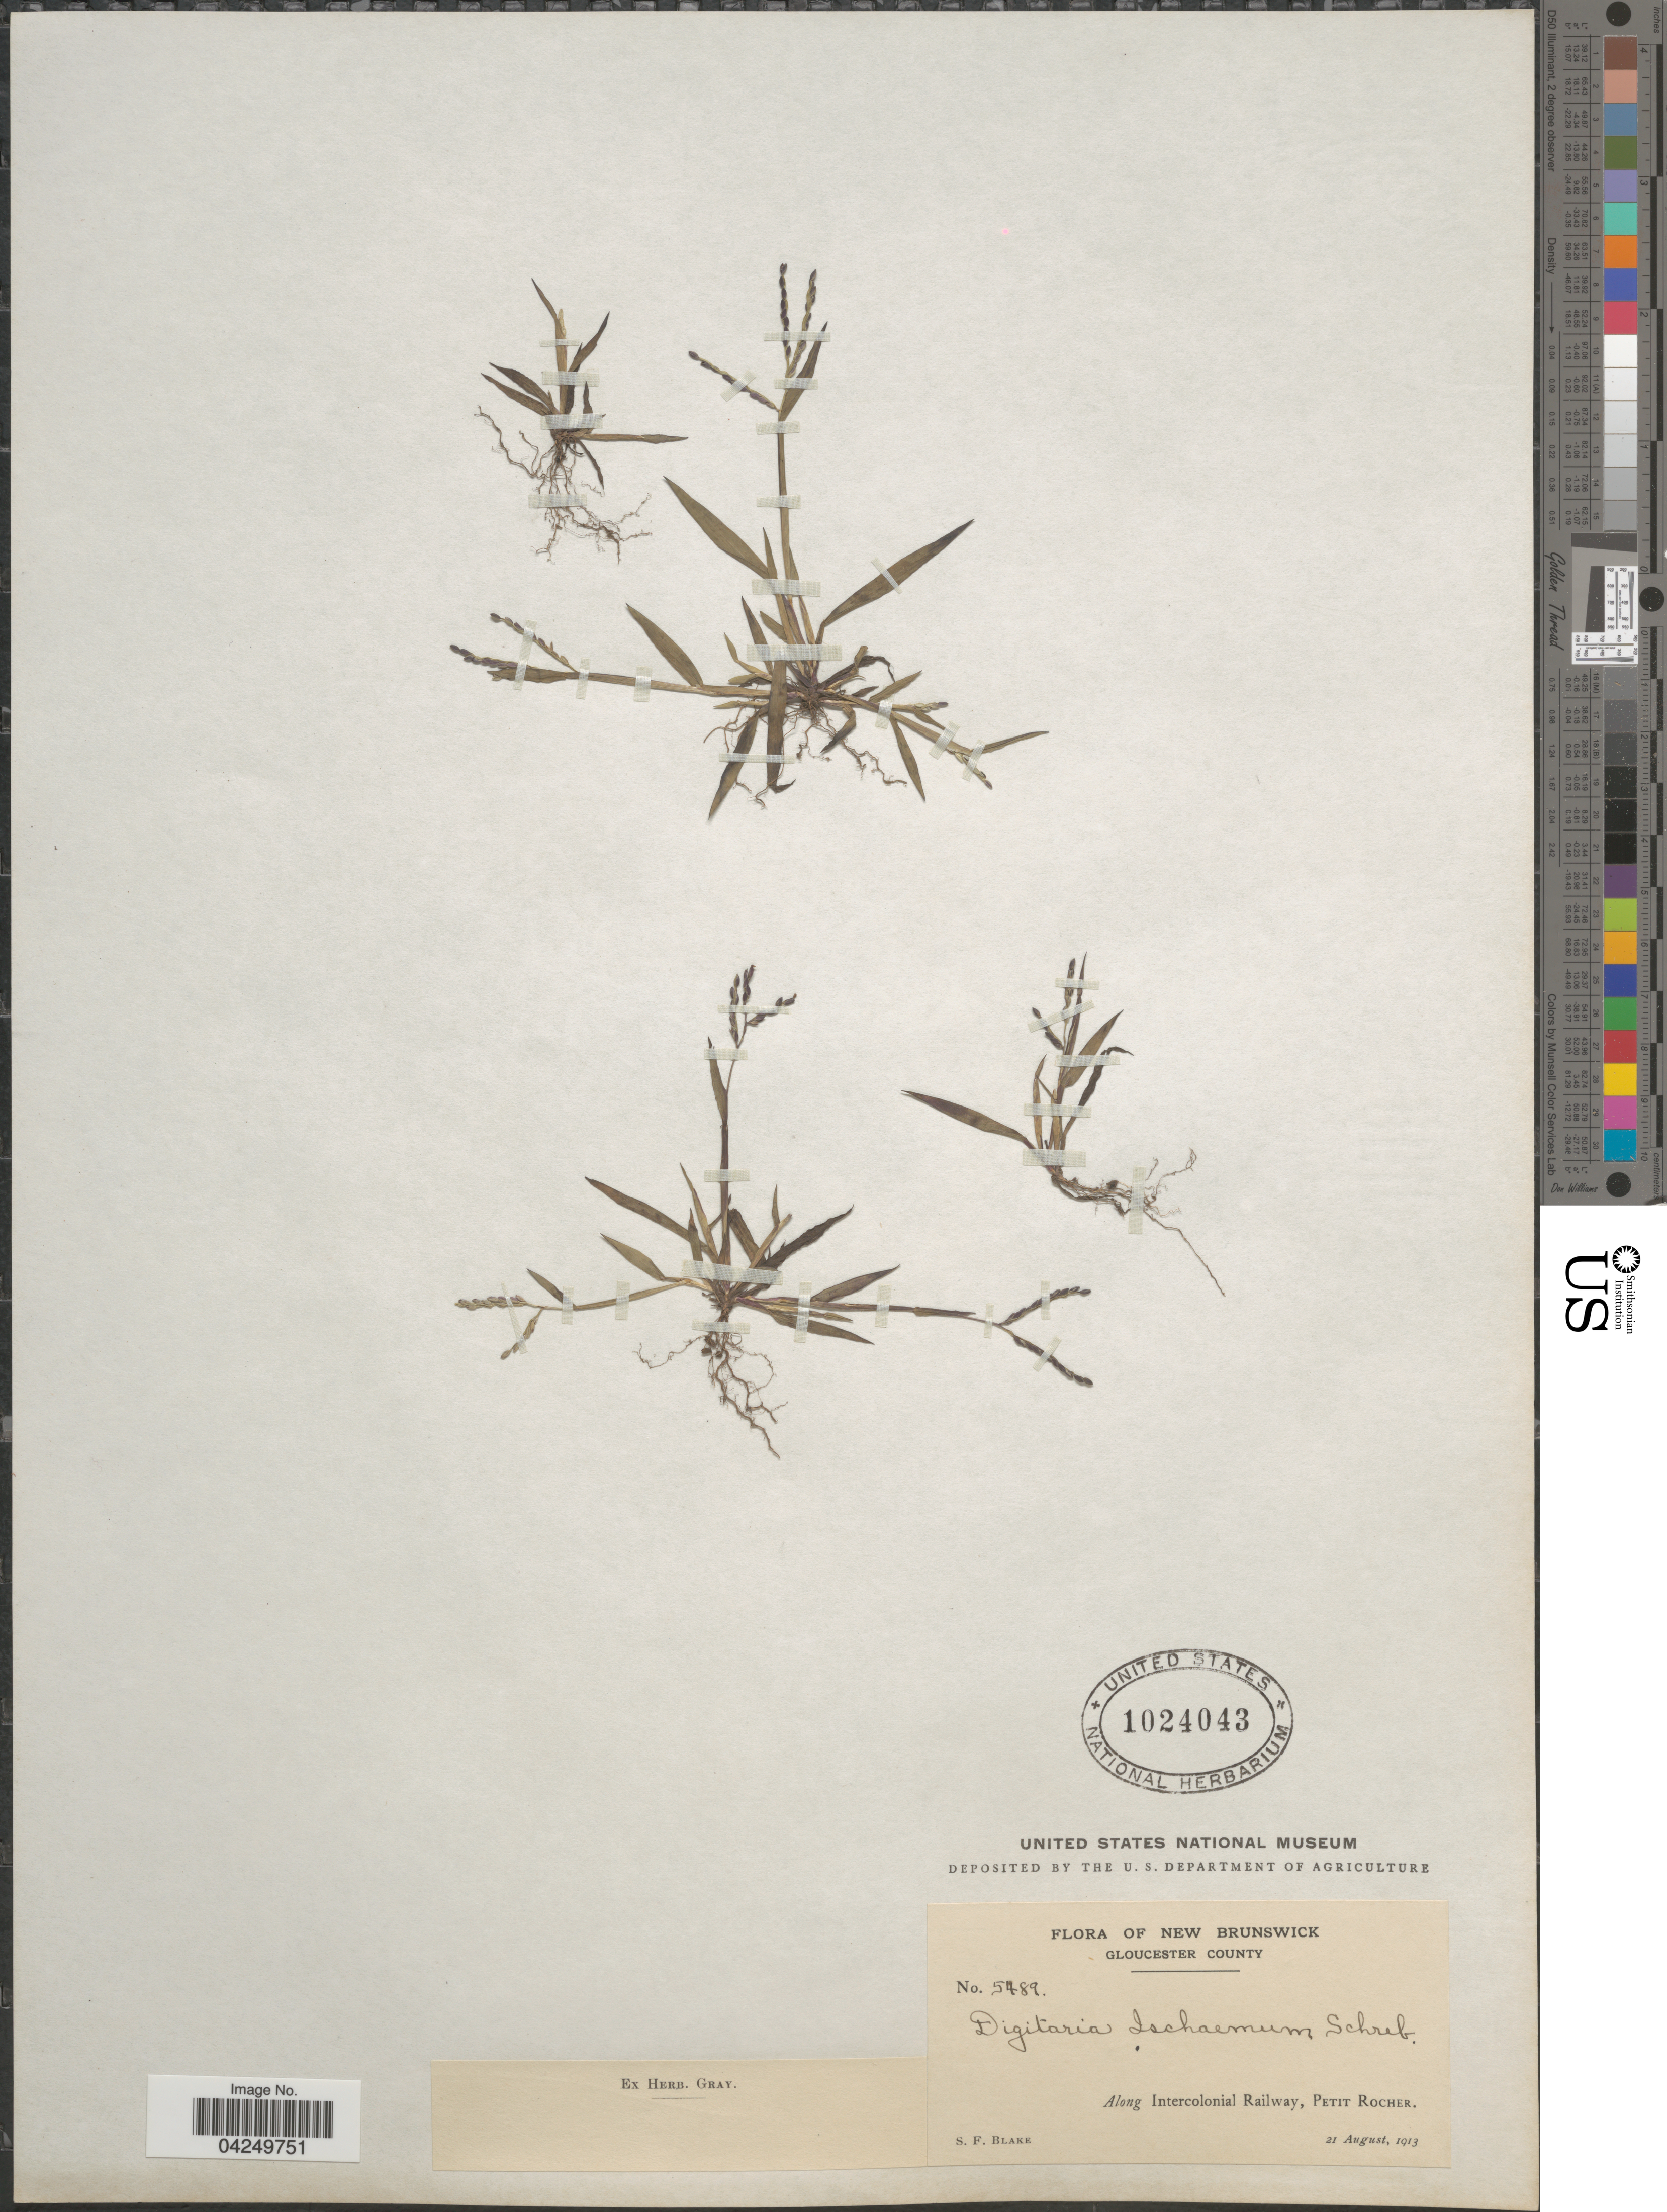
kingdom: Plantae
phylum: Tracheophyta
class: Liliopsida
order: Poales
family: Poaceae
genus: Digitaria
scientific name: Digitaria ischaemum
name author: (Schreber) Schreber ex Muhl.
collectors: S. Blake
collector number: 5489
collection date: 1913-08-21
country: Canada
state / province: New Brunswick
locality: Gloucester County. Along Intercolonial Railway, Petit Rocher.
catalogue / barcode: US 1024043